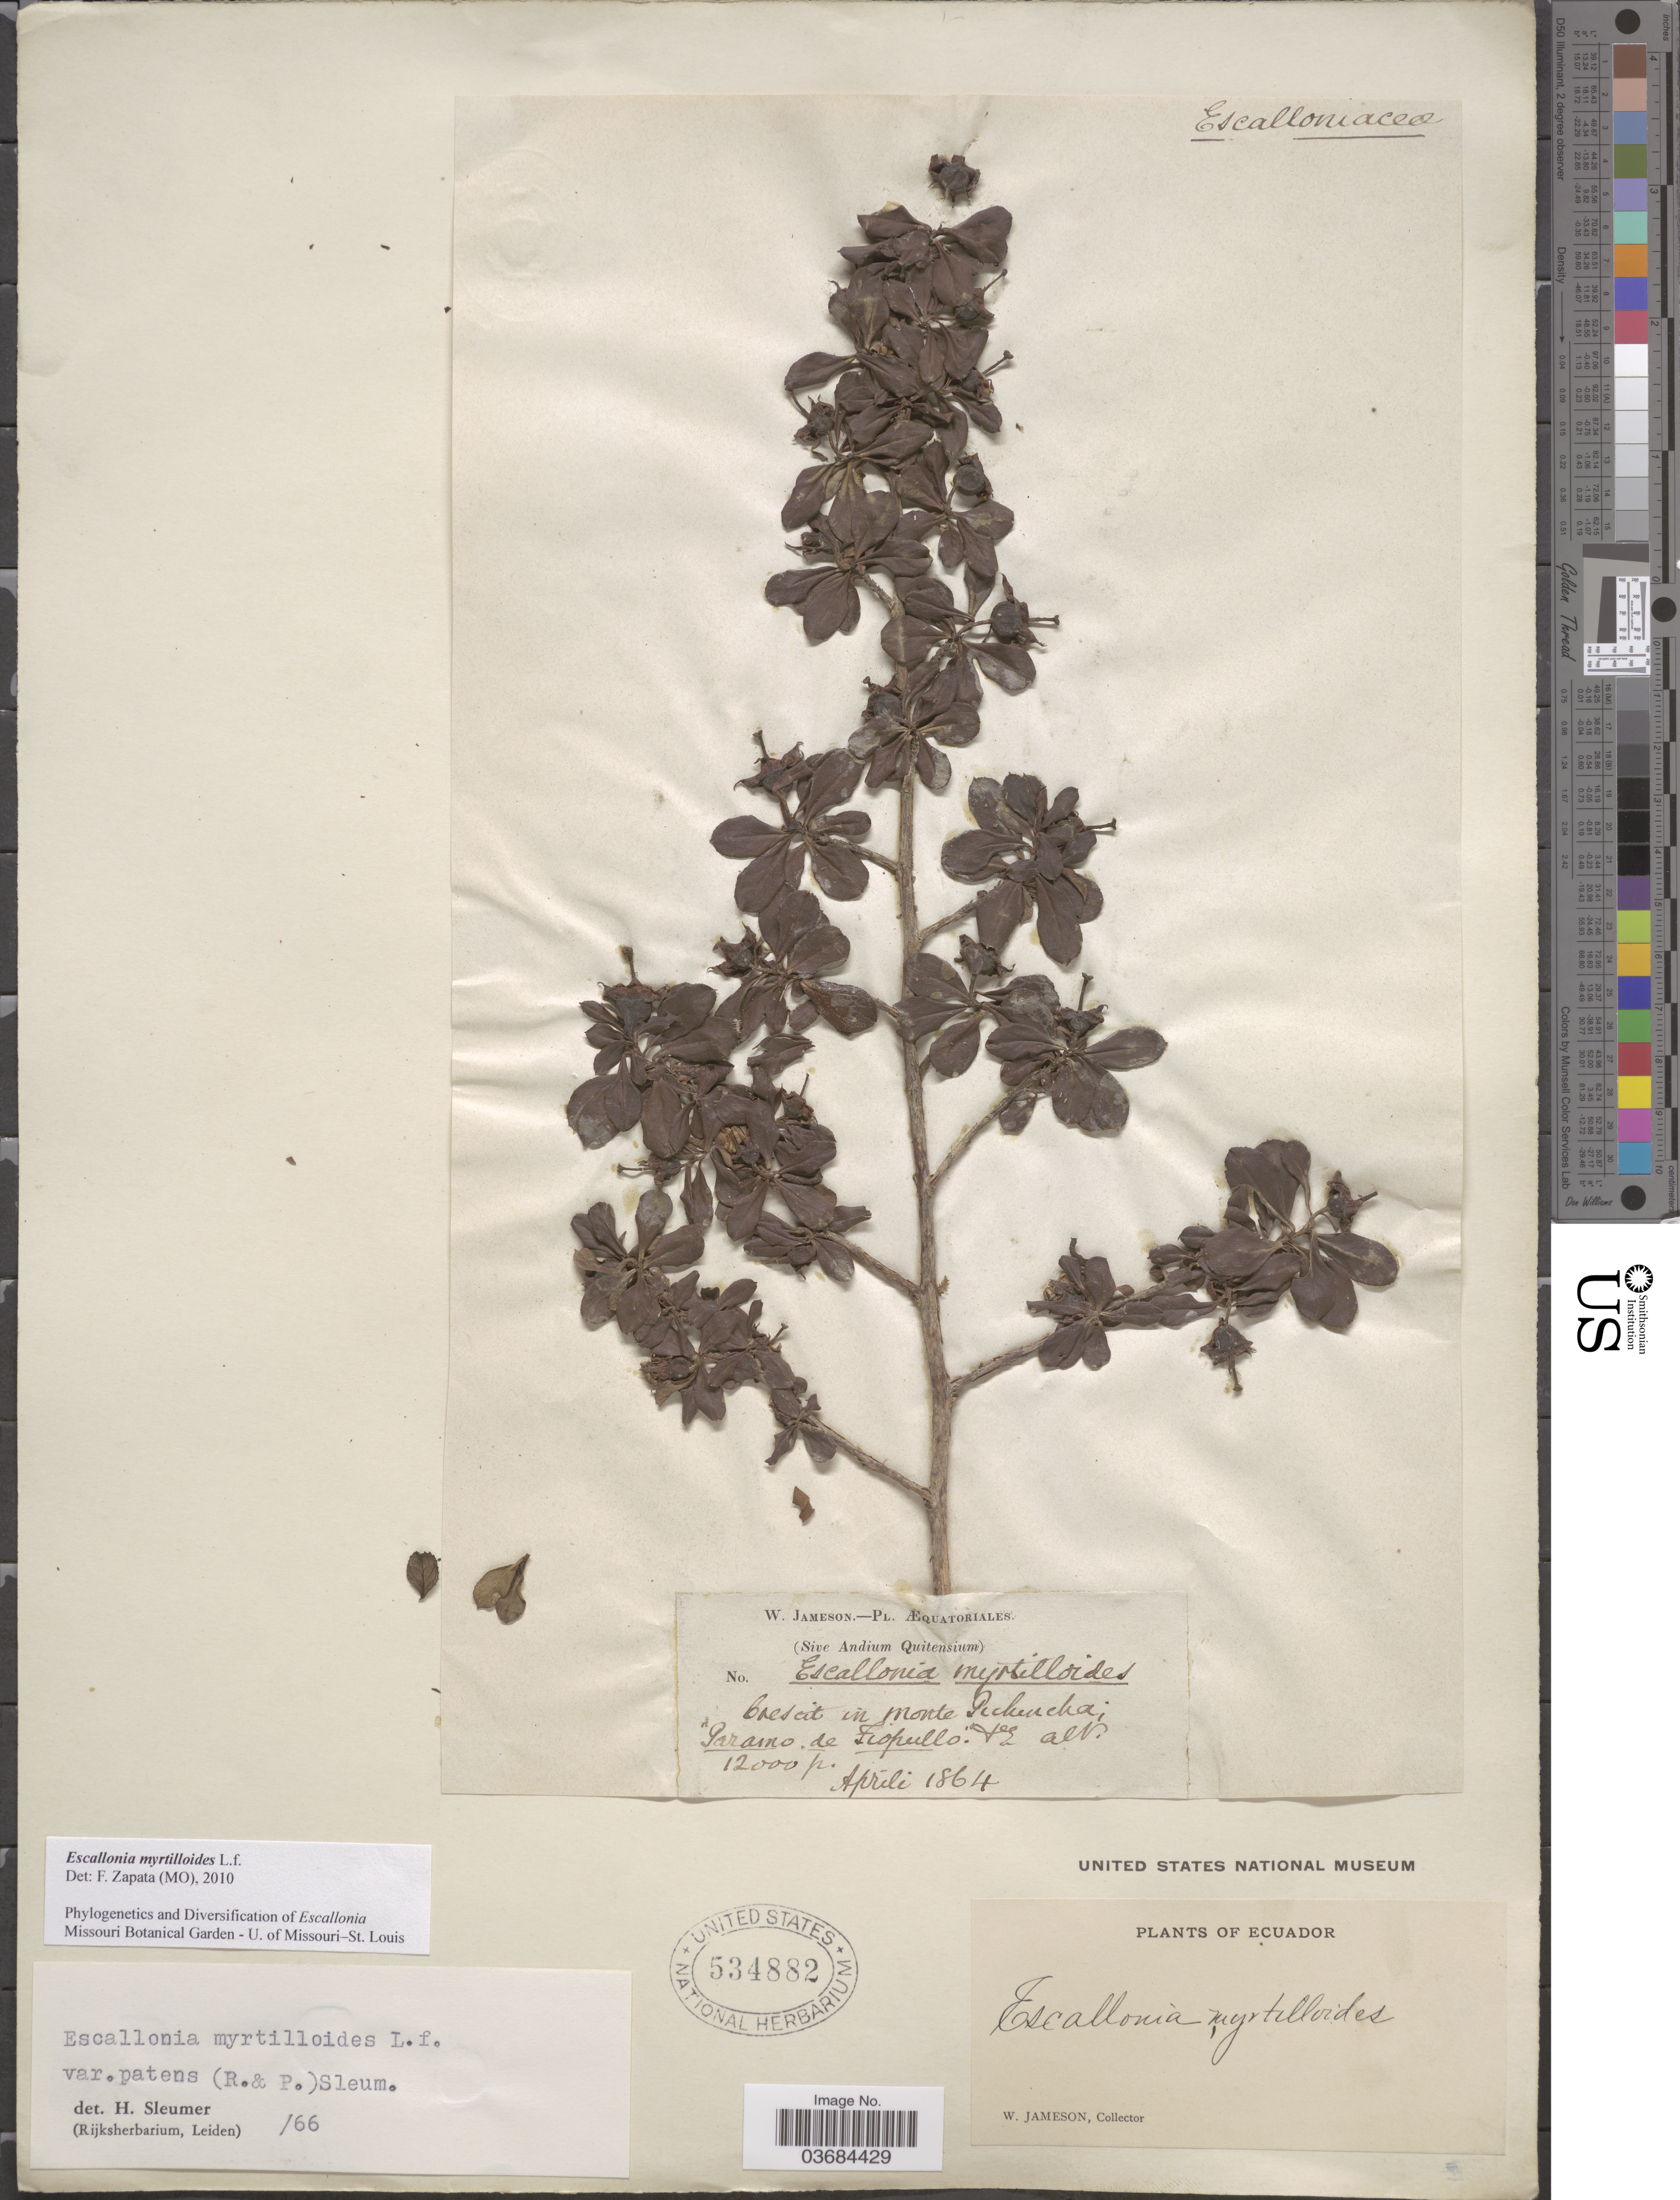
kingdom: Plantae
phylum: Tracheophyta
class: Magnoliopsida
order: Escalloniales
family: Escalloniaceae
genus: Escallonia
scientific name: Escallonia myrtilloides var. myrtilloides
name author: L. f.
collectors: W. Jameson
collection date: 1864-04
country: Ecuador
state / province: Pichincha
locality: Æquatoriales. (Sive Andium Quitensium). Crescit in Monte Pichincha. "Paramo de Tiopullo".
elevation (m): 3658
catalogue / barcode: US 534882